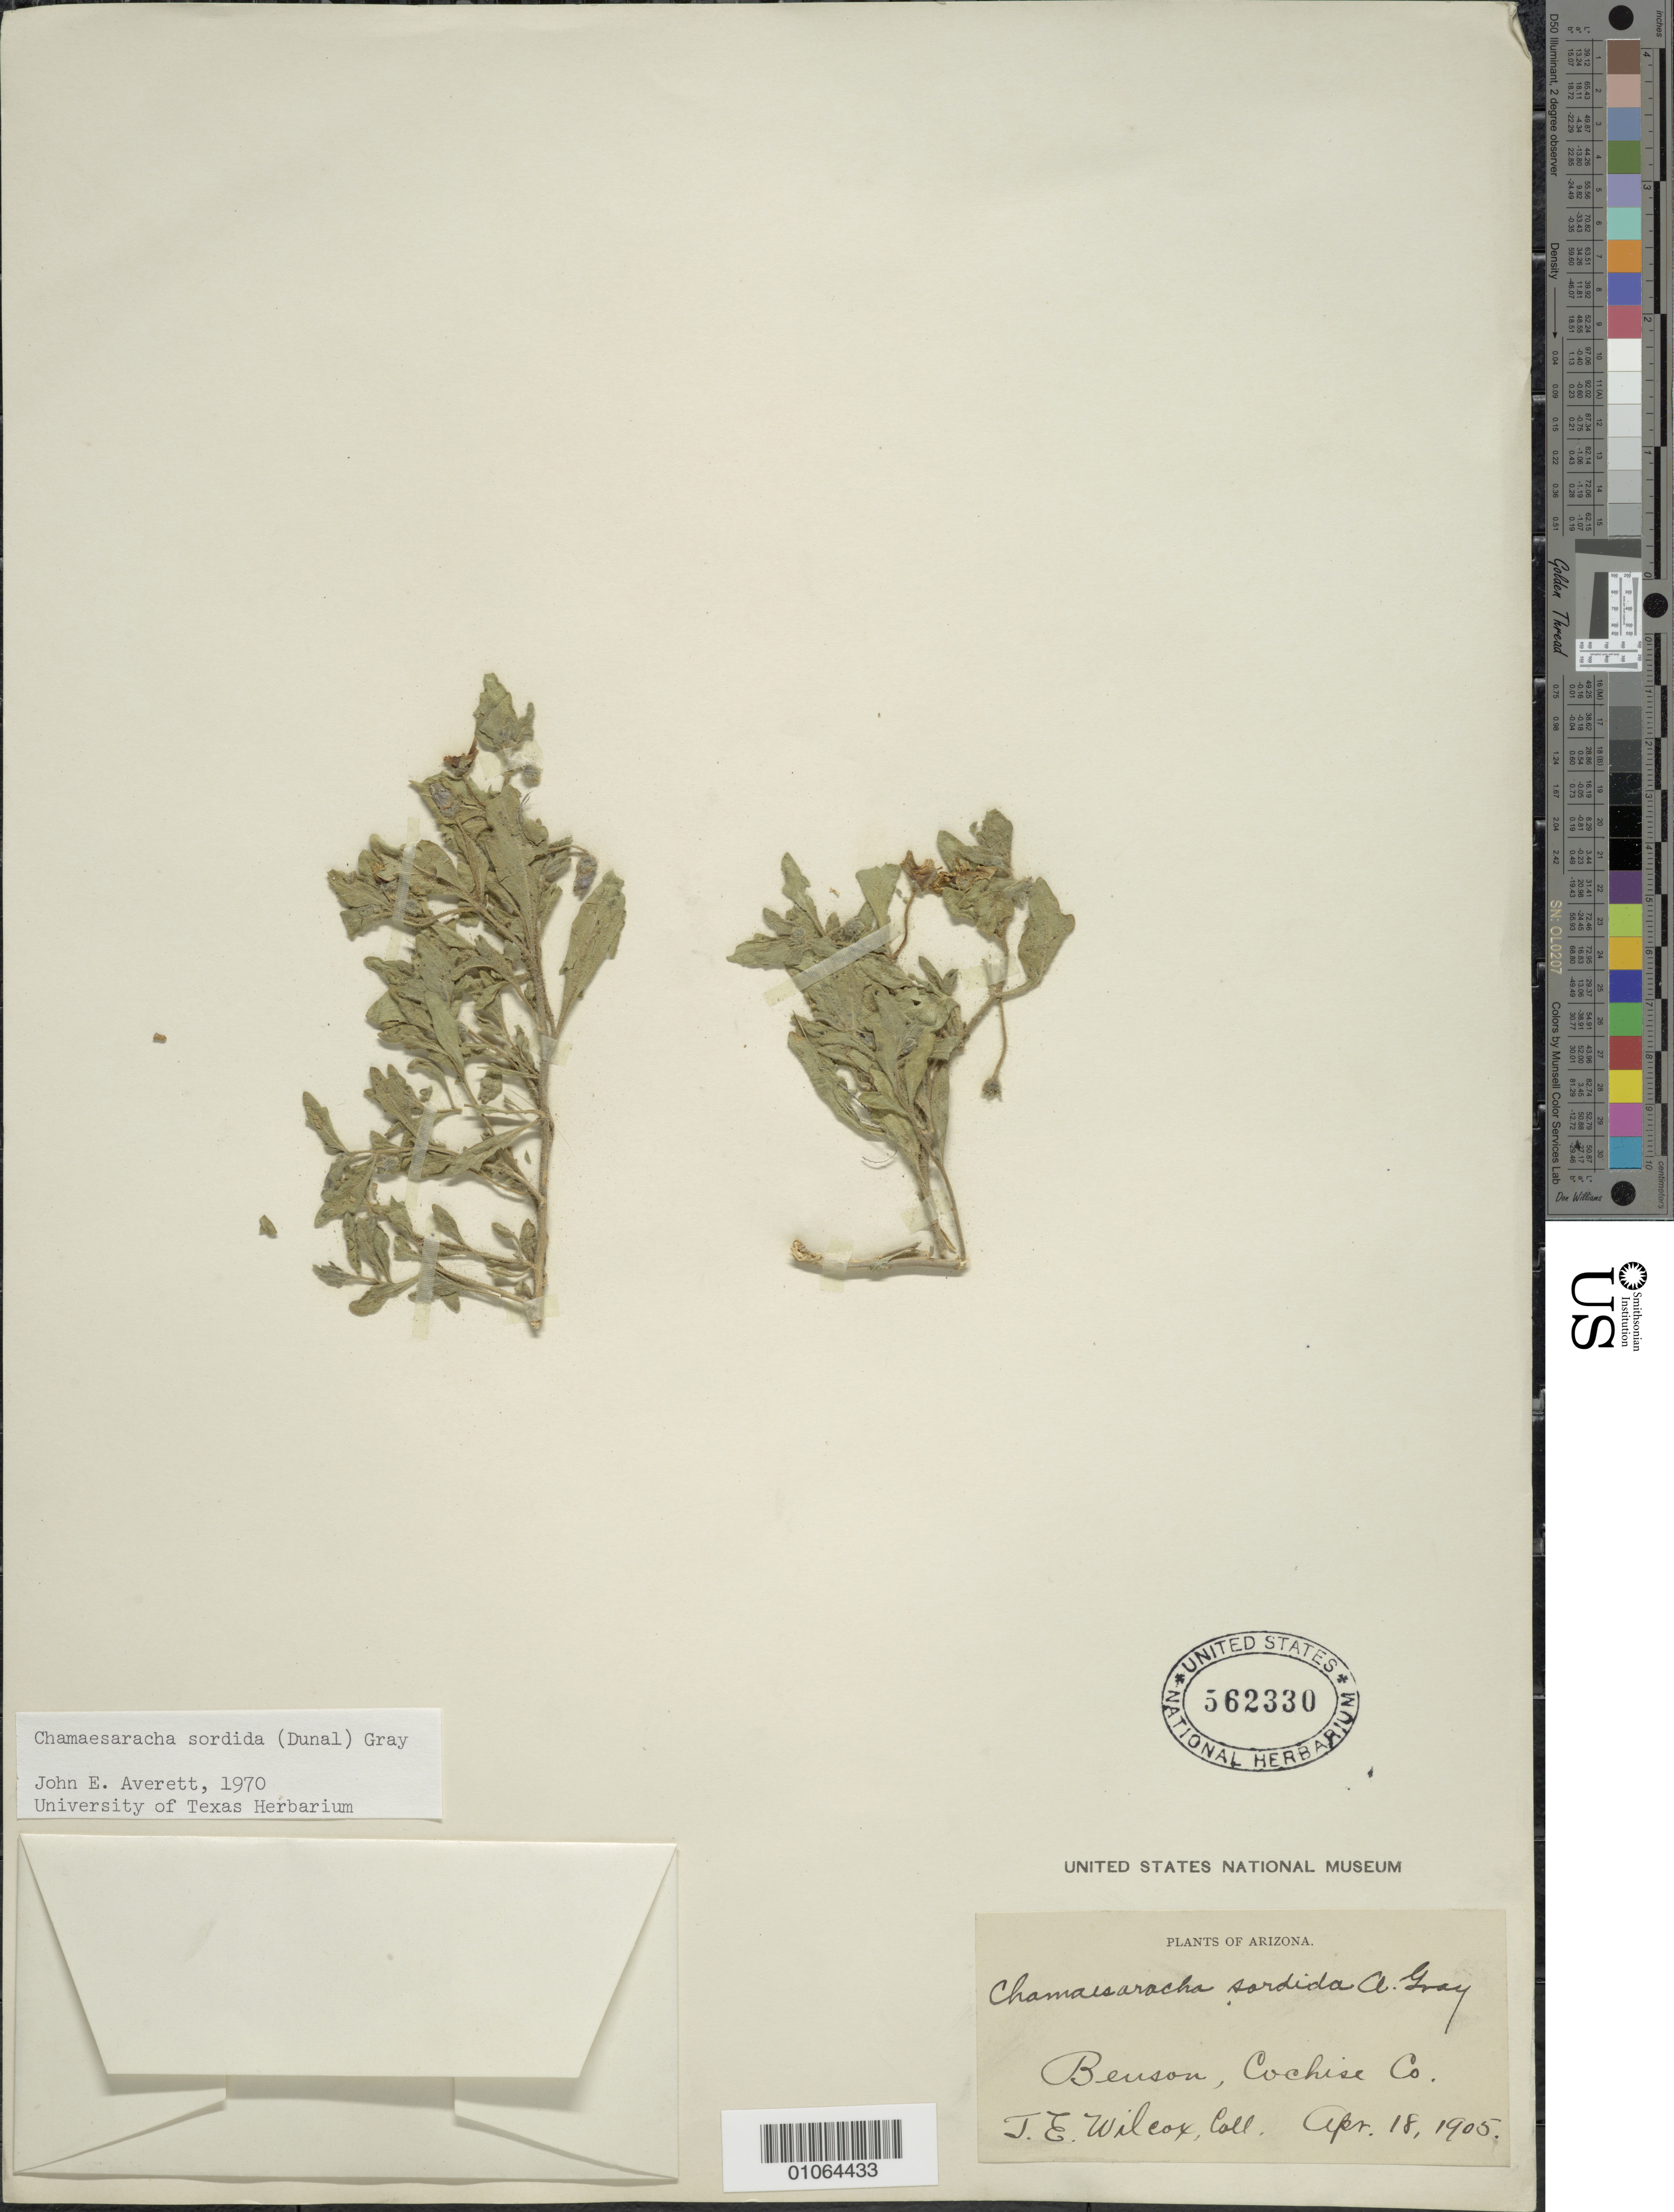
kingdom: Plantae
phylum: Tracheophyta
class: Magnoliopsida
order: Solanales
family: Solanaceae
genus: Chamaesaracha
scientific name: Chamaesaracha sordida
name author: (Dunal) S.F. Gray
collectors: T. E. Wilcox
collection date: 1905-04-18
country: United States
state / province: Arizona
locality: Benson, Cochise Co.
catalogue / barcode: US 562330